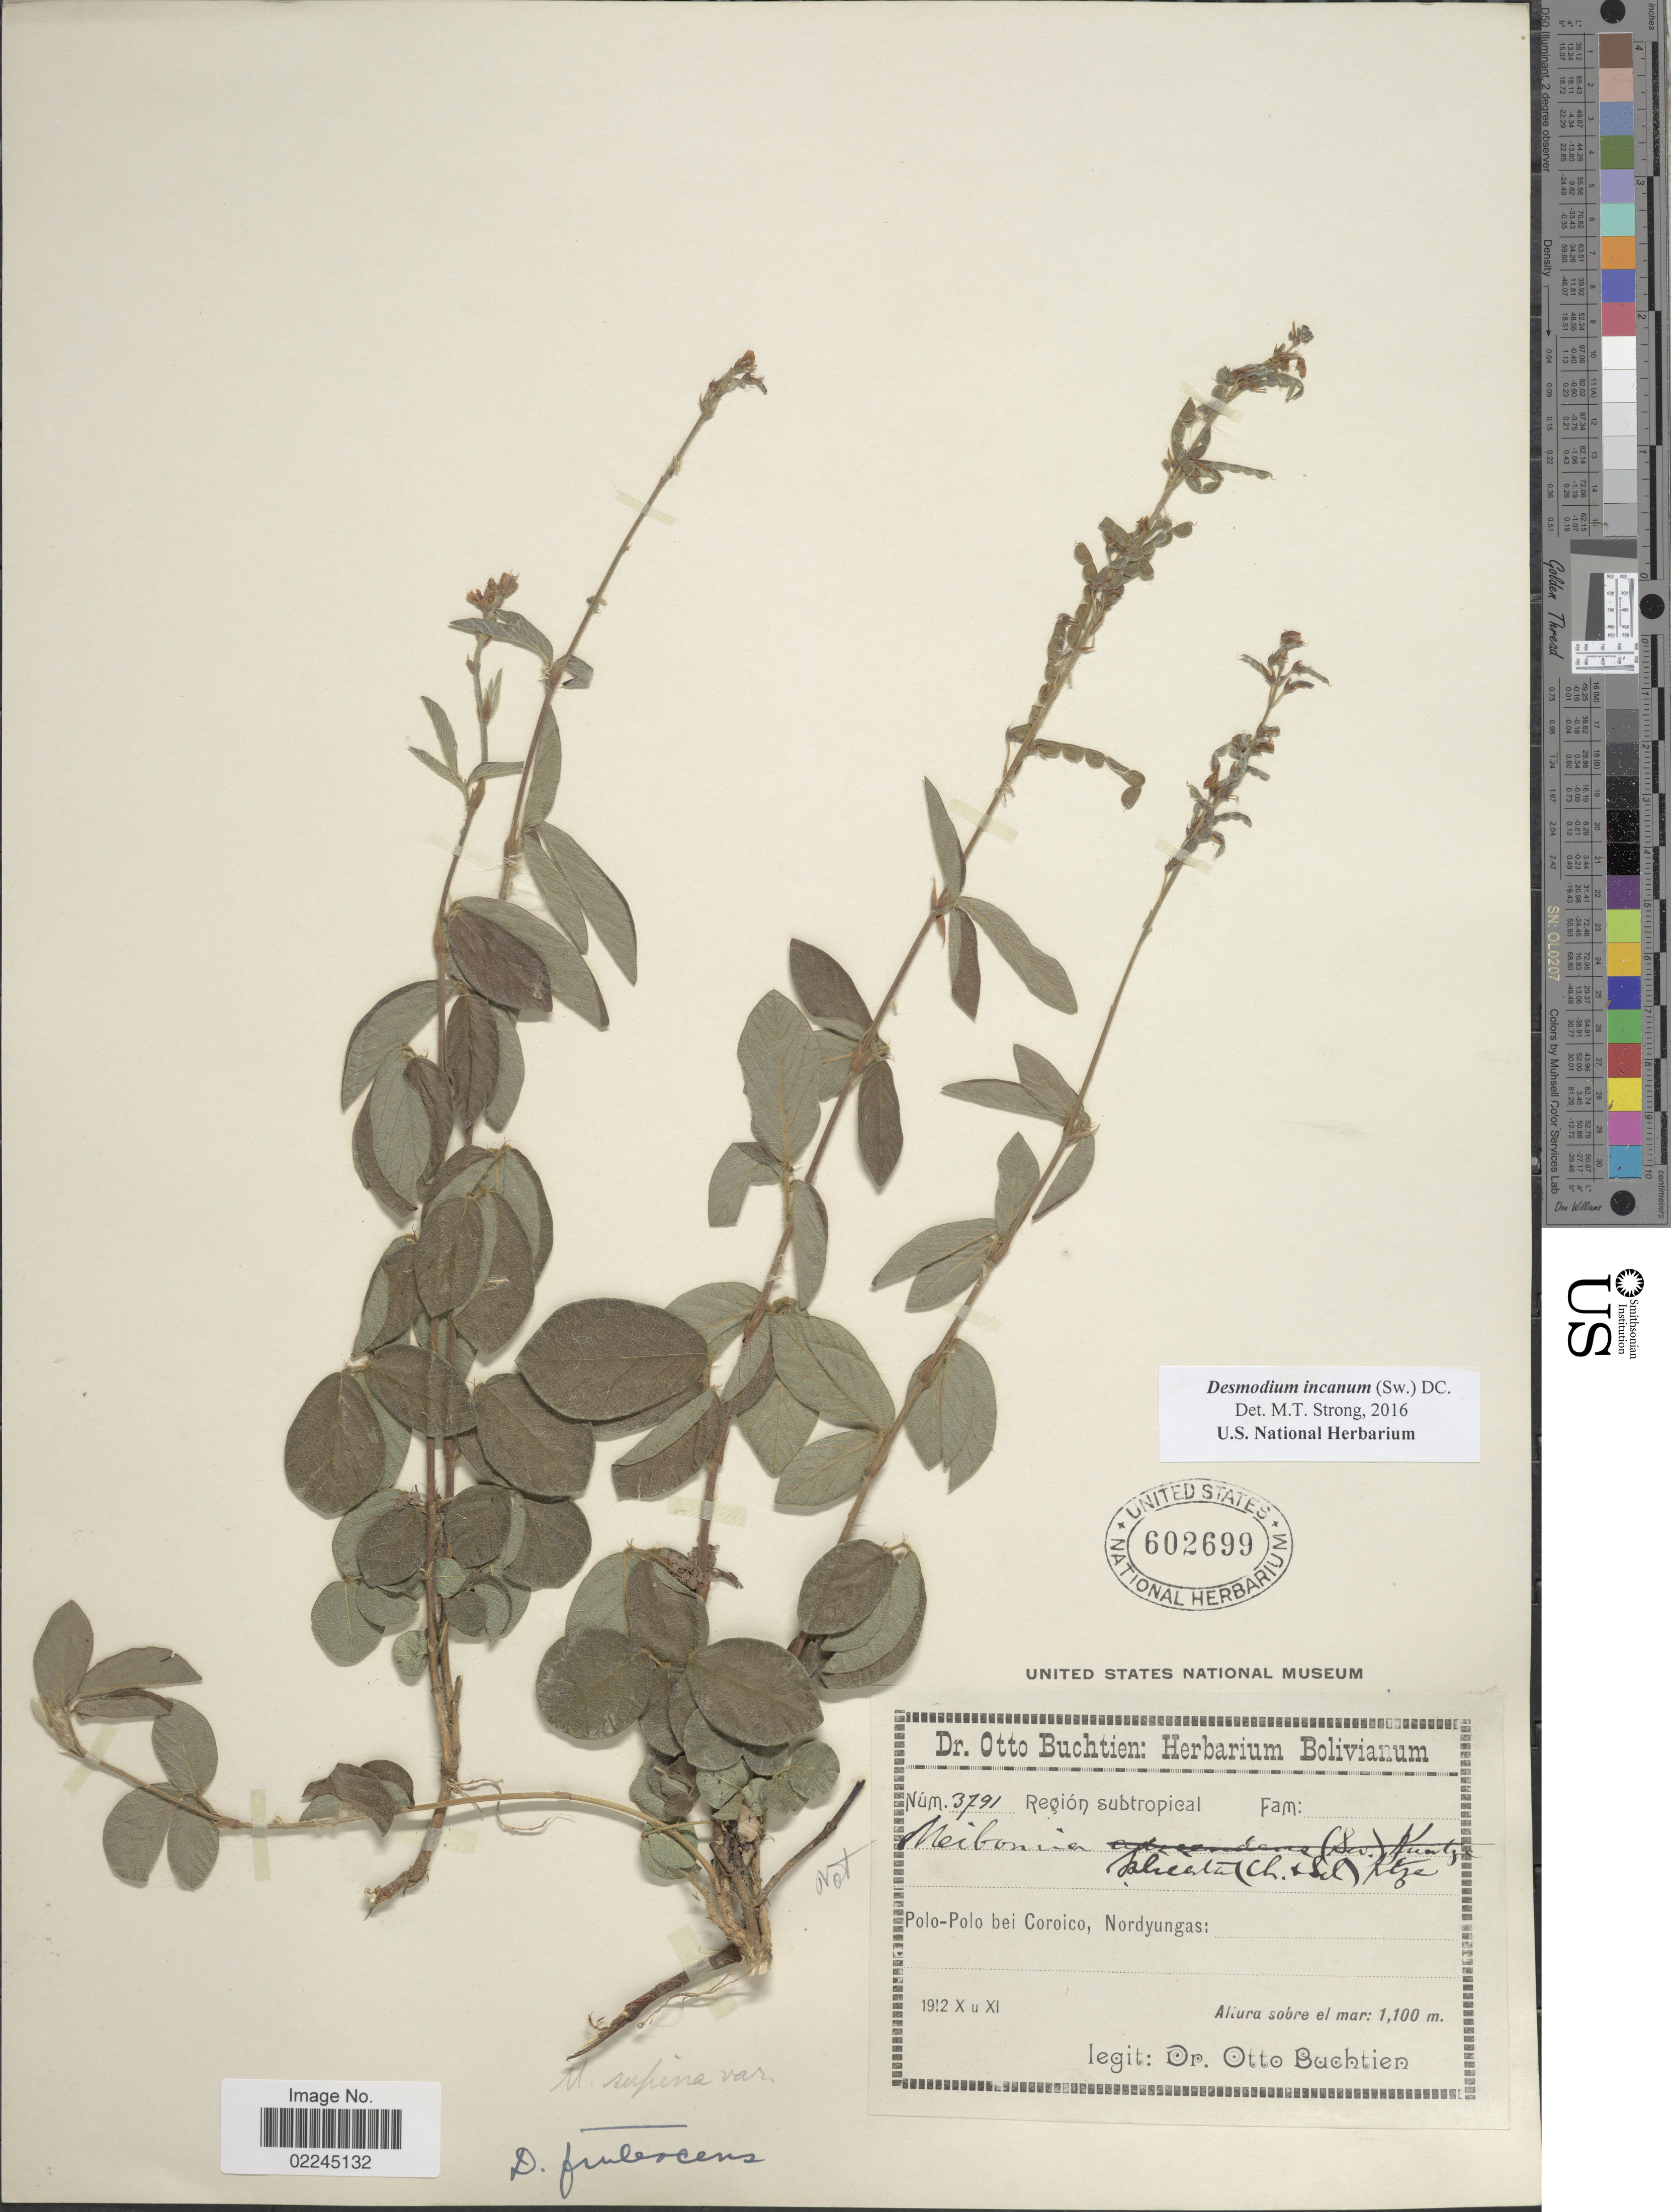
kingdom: Plantae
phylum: Tracheophyta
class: Magnoliopsida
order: Fabales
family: Fabaceae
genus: Desmodium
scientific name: Desmodium incanum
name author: (Sw.) DC.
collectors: O. Buchtien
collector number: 3791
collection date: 1912-10/1912-11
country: Bolivia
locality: Region subtropical. Polo-Polo bei Coroico, Nordyungas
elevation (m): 1100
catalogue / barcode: US 602699